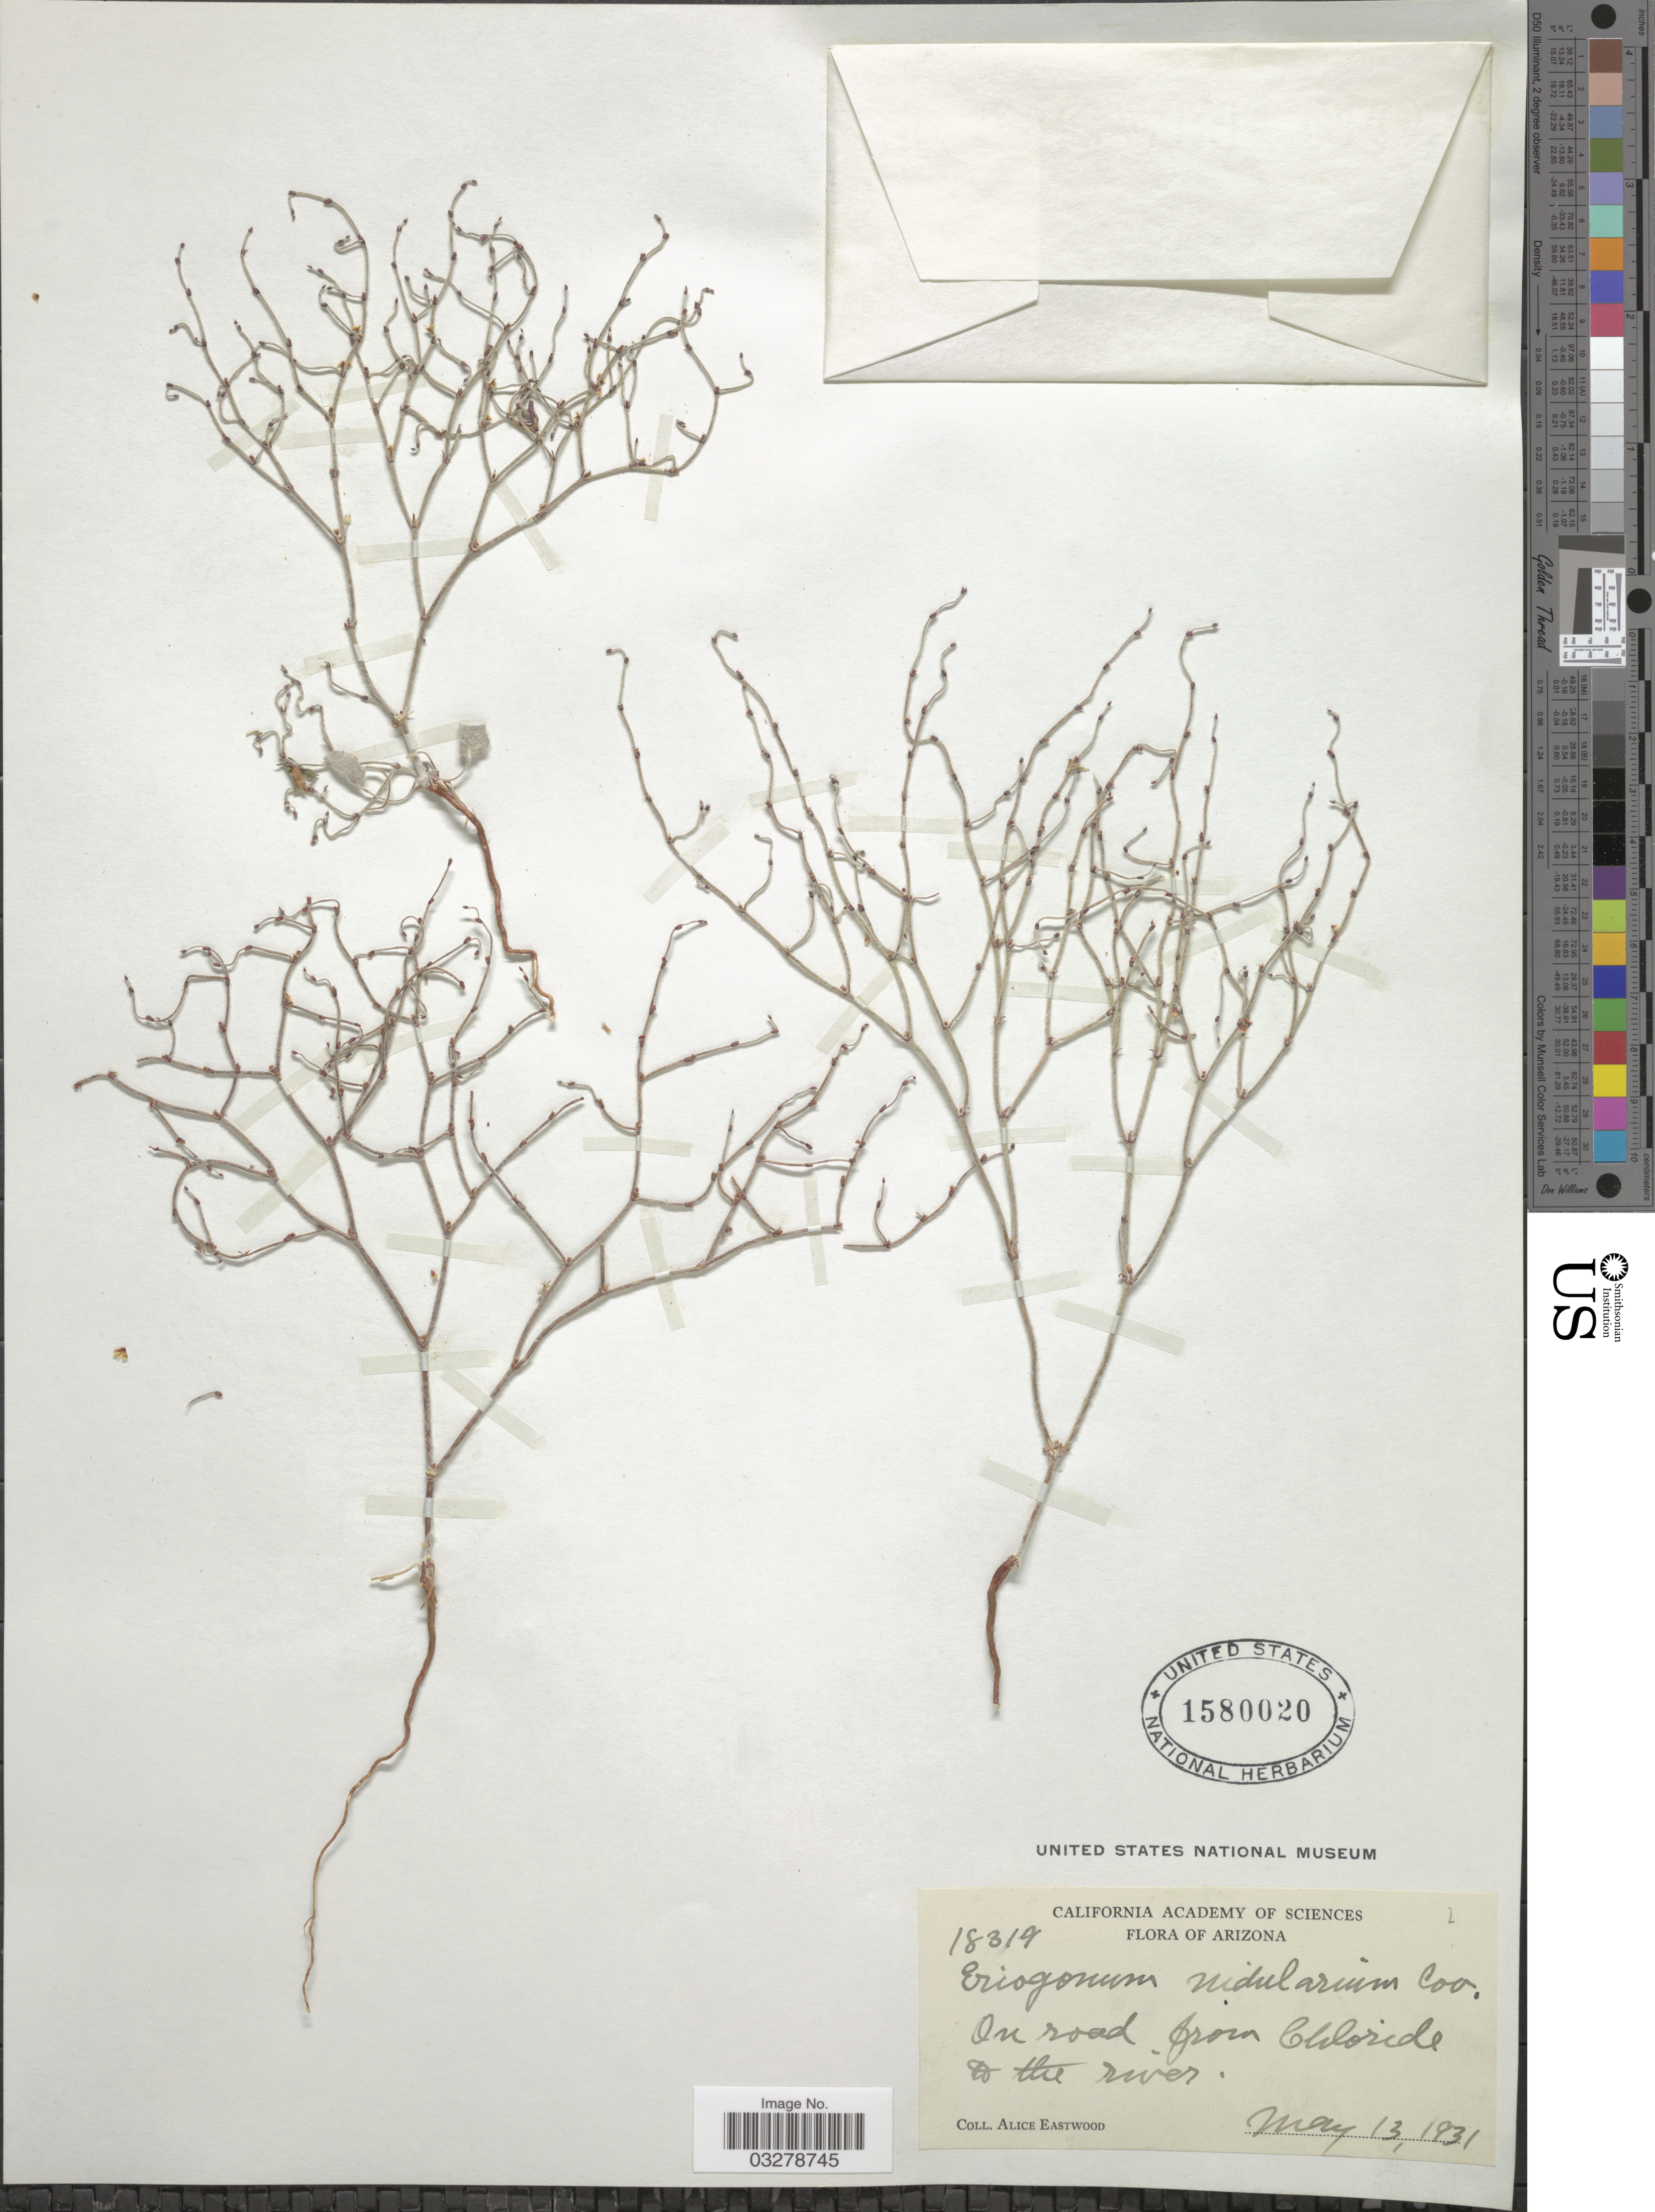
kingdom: Plantae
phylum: Tracheophyta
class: Magnoliopsida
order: Caryophyllales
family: Polygonaceae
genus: Eriogonum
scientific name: Eriogonum nidularium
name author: Coville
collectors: A. Eastwood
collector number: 18319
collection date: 1931-05-13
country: United States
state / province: Arizona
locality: On road from Chloride to the river.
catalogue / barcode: US 1580020